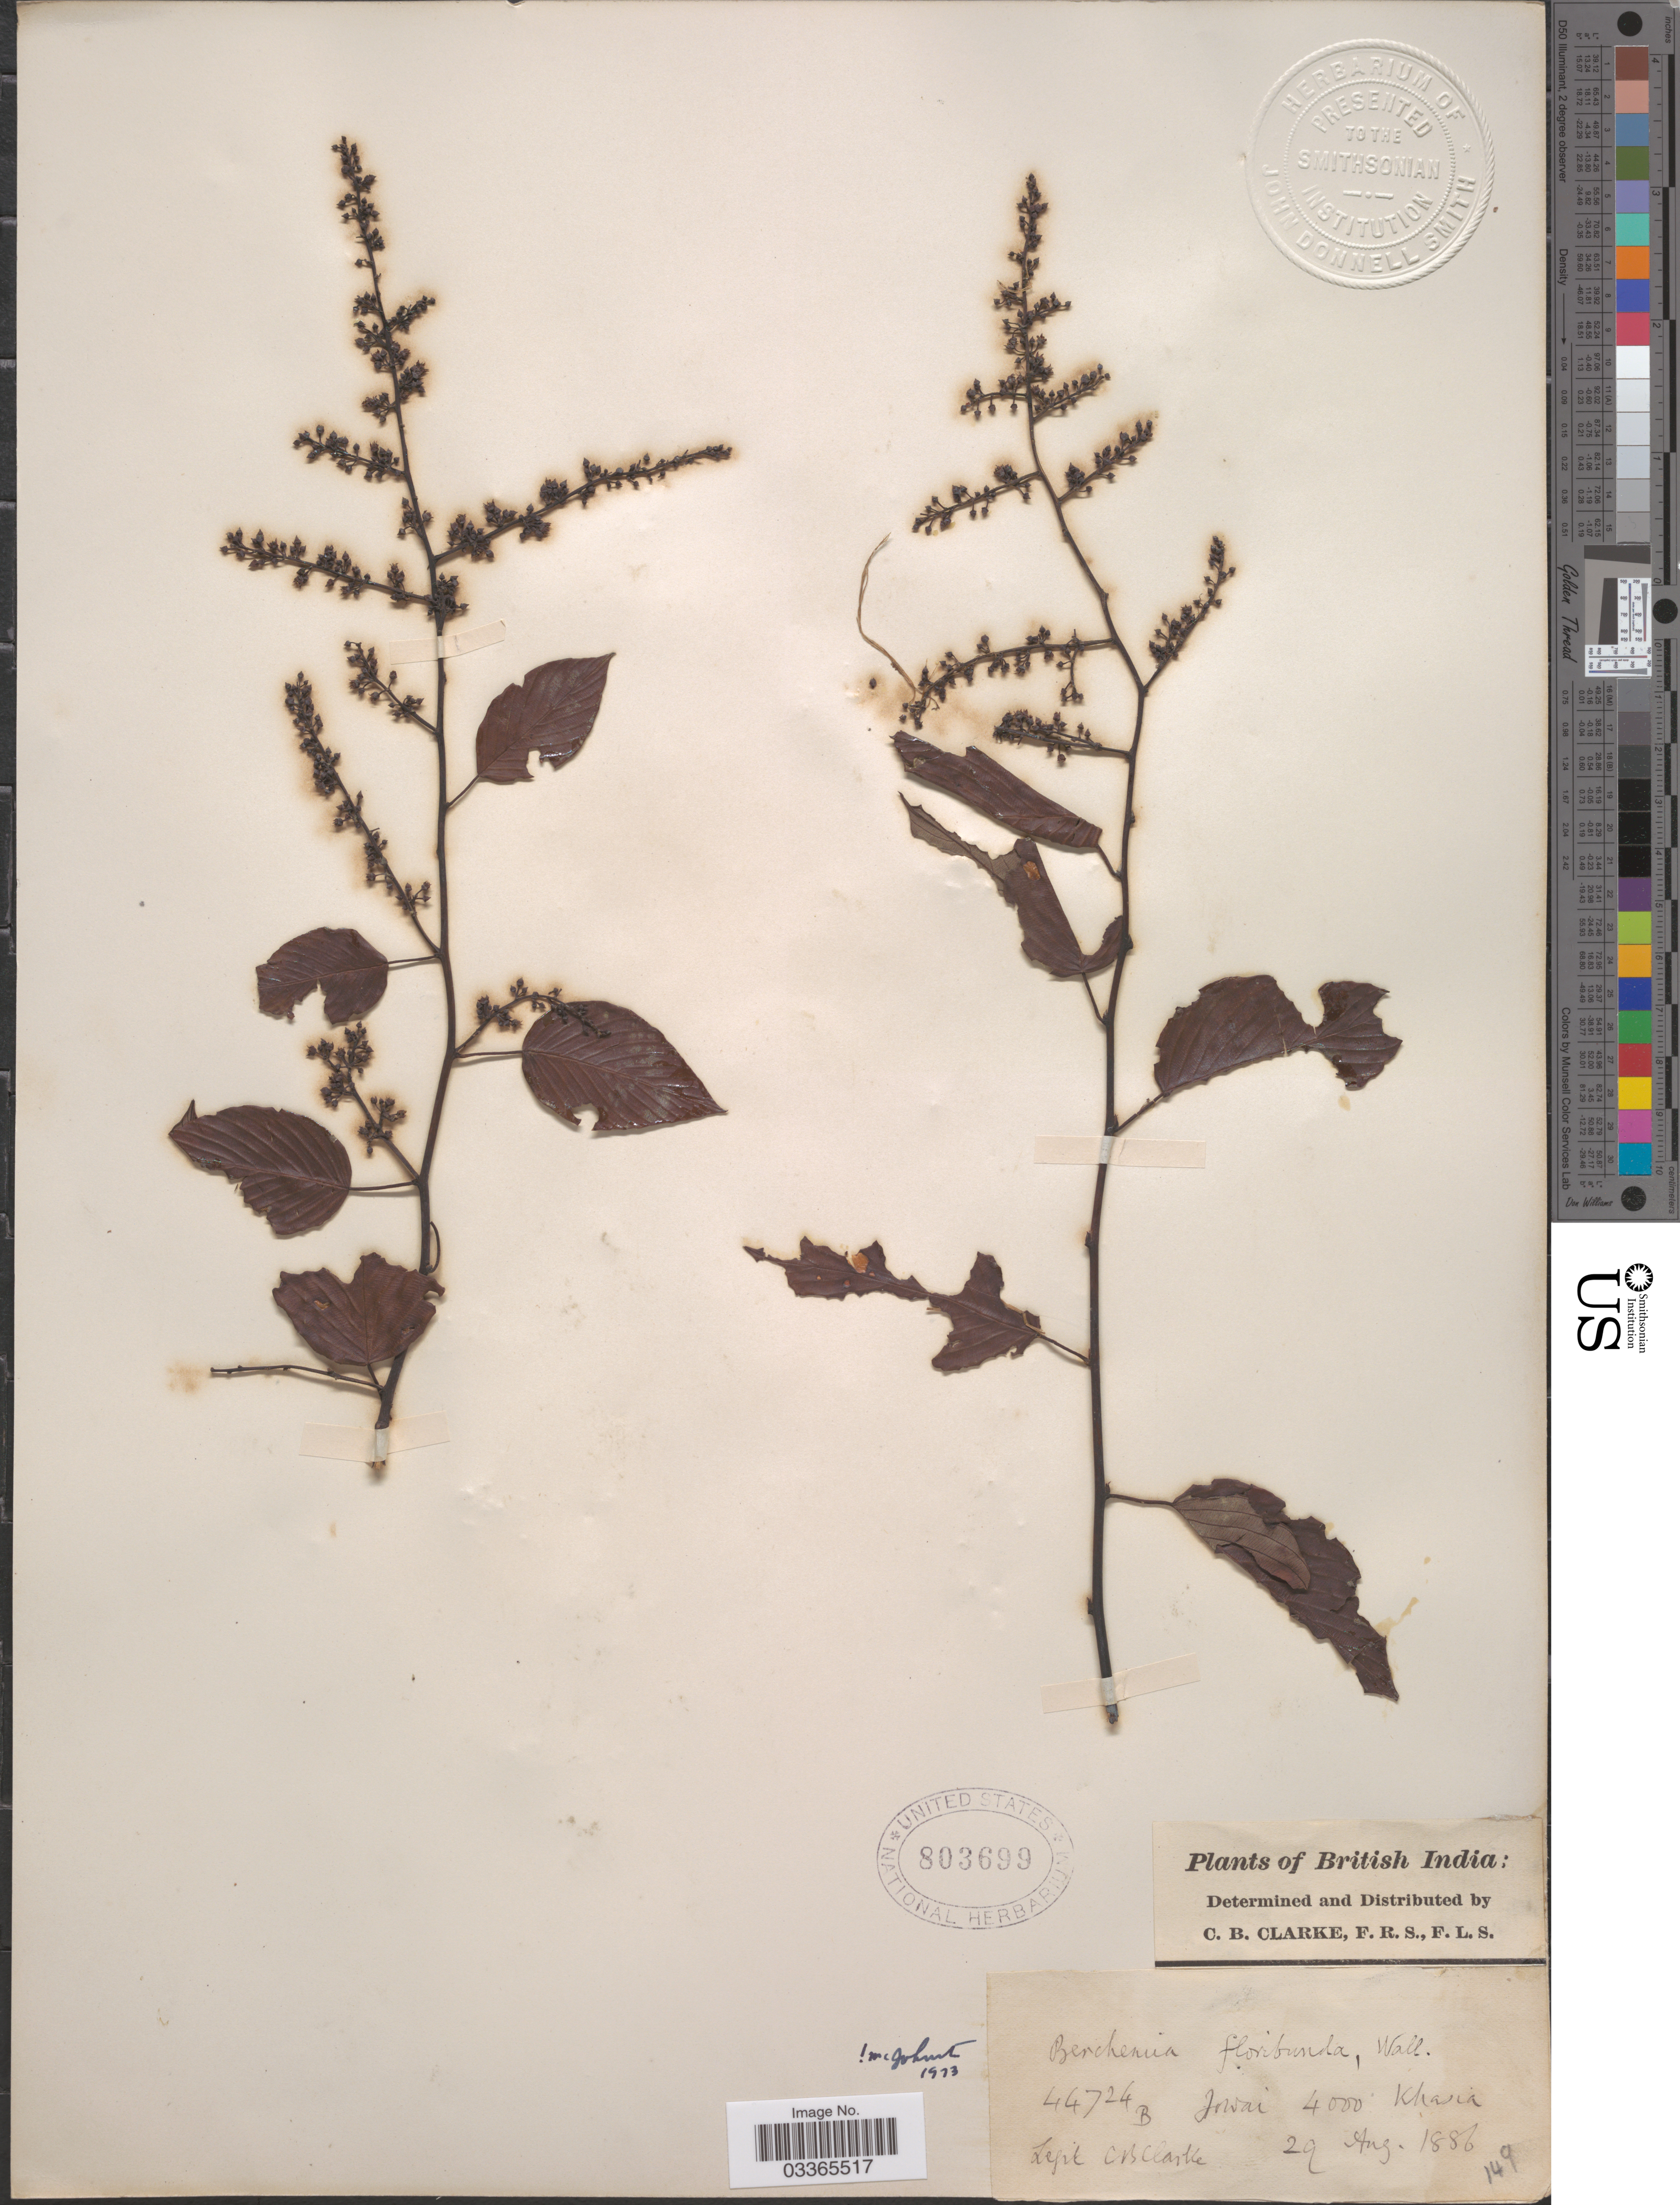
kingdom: Plantae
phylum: Tracheophyta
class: Magnoliopsida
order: Rosales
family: Rhamnaceae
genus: Berchemia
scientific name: Berchemia floribunda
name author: (Wall.) Brongn.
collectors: C. B. Clarke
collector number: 44724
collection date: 1886-08-29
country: India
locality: British India, Jowai, Khasia.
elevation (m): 1219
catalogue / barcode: US 803699